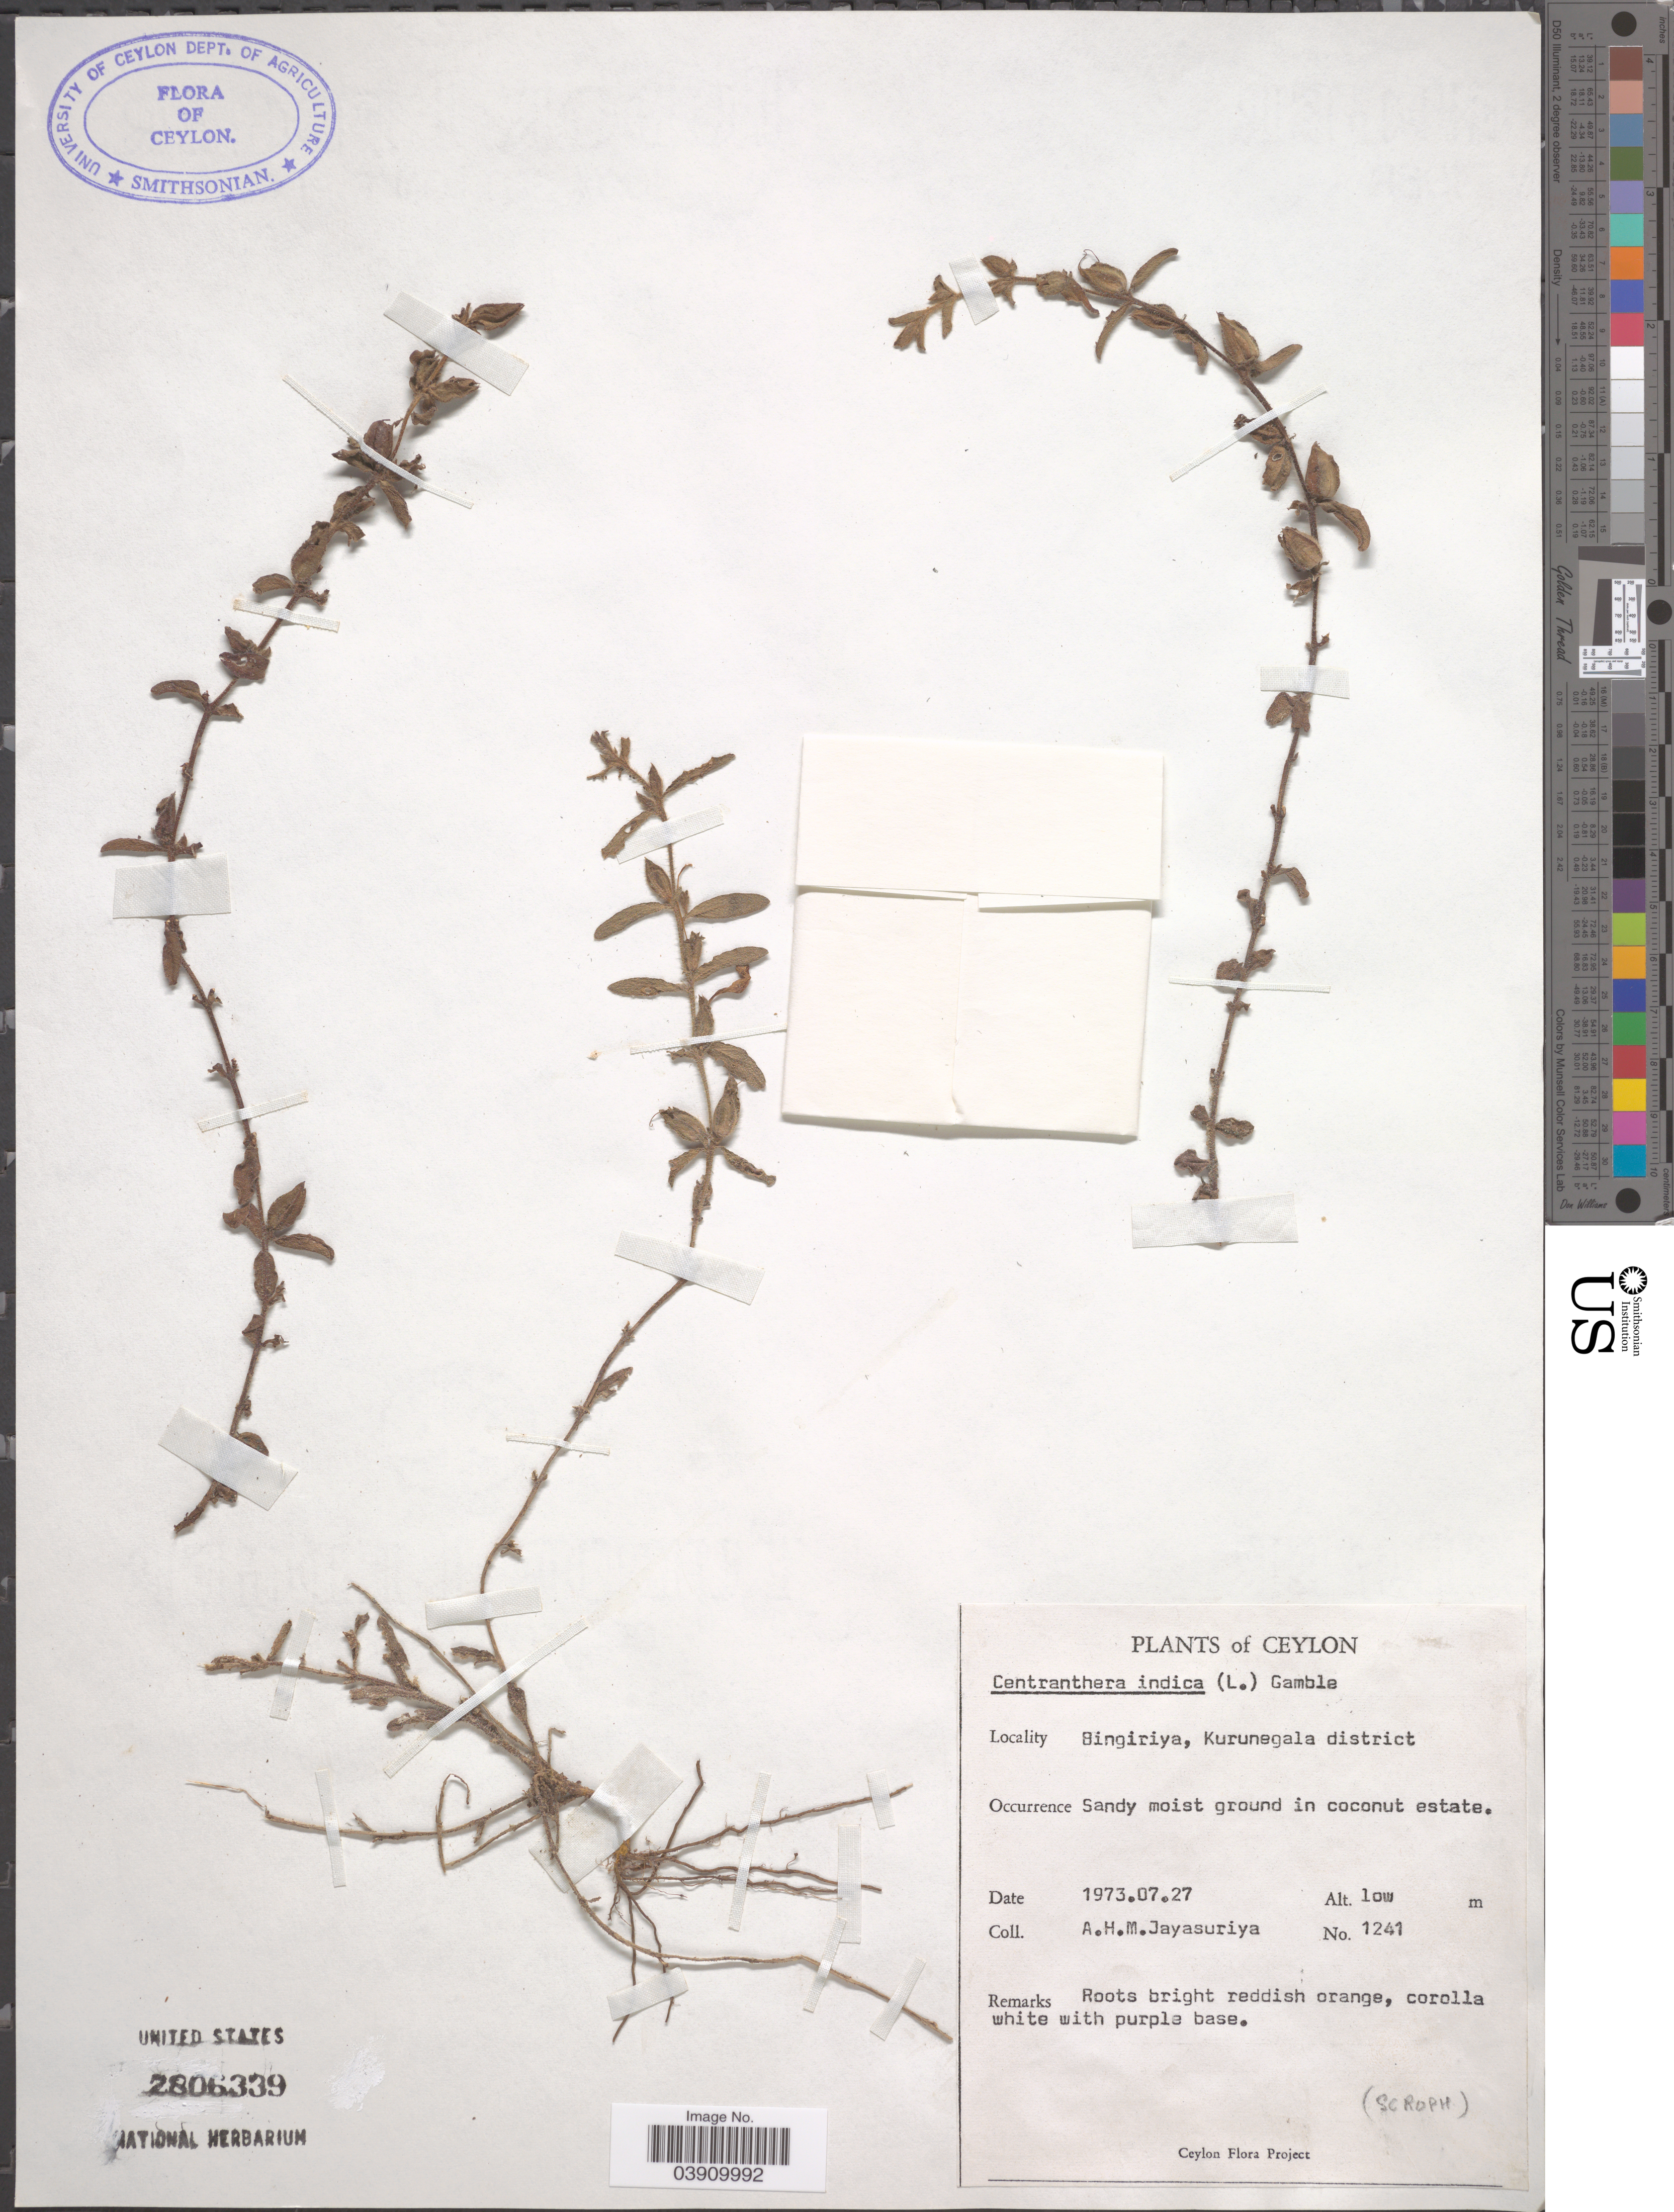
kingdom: Plantae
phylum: Tracheophyta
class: Magnoliopsida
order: Lamiales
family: Orobanchaceae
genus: Centranthera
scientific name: Centranthera indica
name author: (L.) Gamble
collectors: A. H. Jayasuriya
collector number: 1241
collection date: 1973-07-27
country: Sri Lanka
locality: Ceylon. Bingiriya, Kurunegala district.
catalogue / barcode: US 2806339